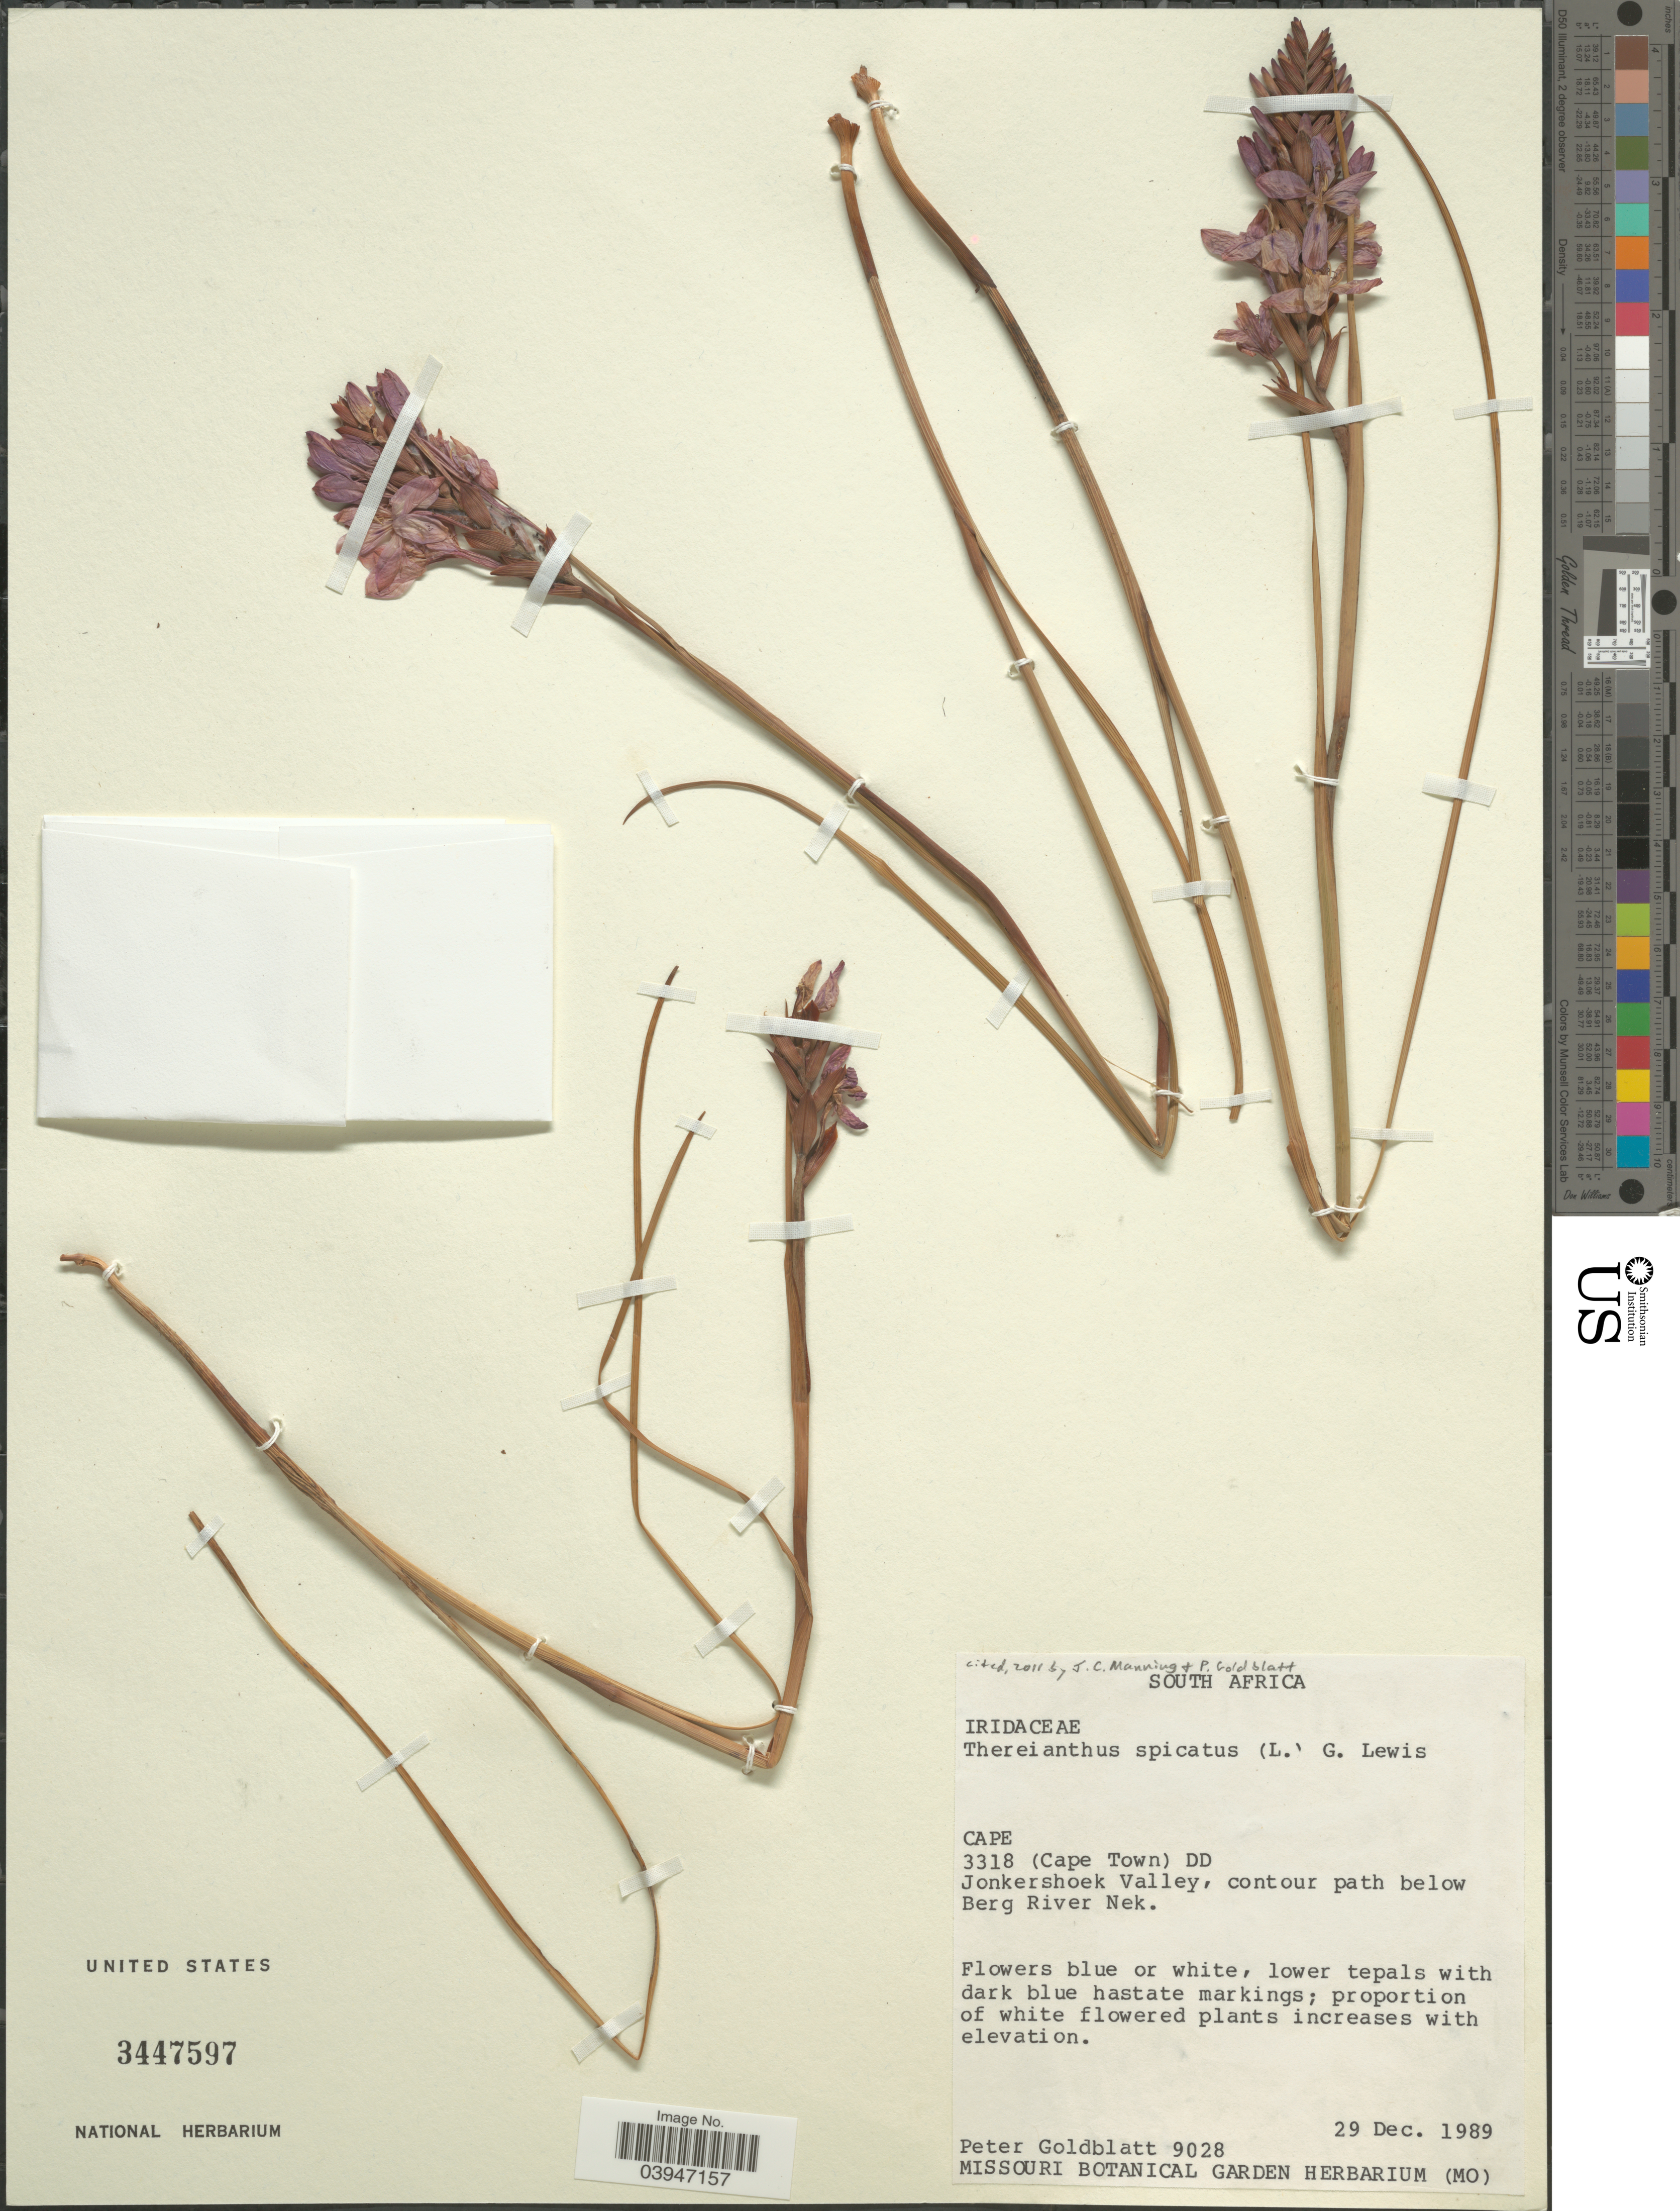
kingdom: Plantae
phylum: Tracheophyta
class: Liliopsida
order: Asparagales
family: Iridaceae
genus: Thereianthus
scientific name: Thereianthus spicatus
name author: (L.) G.J. Lewis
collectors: P. Goldblatt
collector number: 9028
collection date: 1989-12-29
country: South Africa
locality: Cape. 3318 (Cape Town) DD. Jonkershoek Valley, contour path below Berg River Nek.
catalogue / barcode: US 3447597